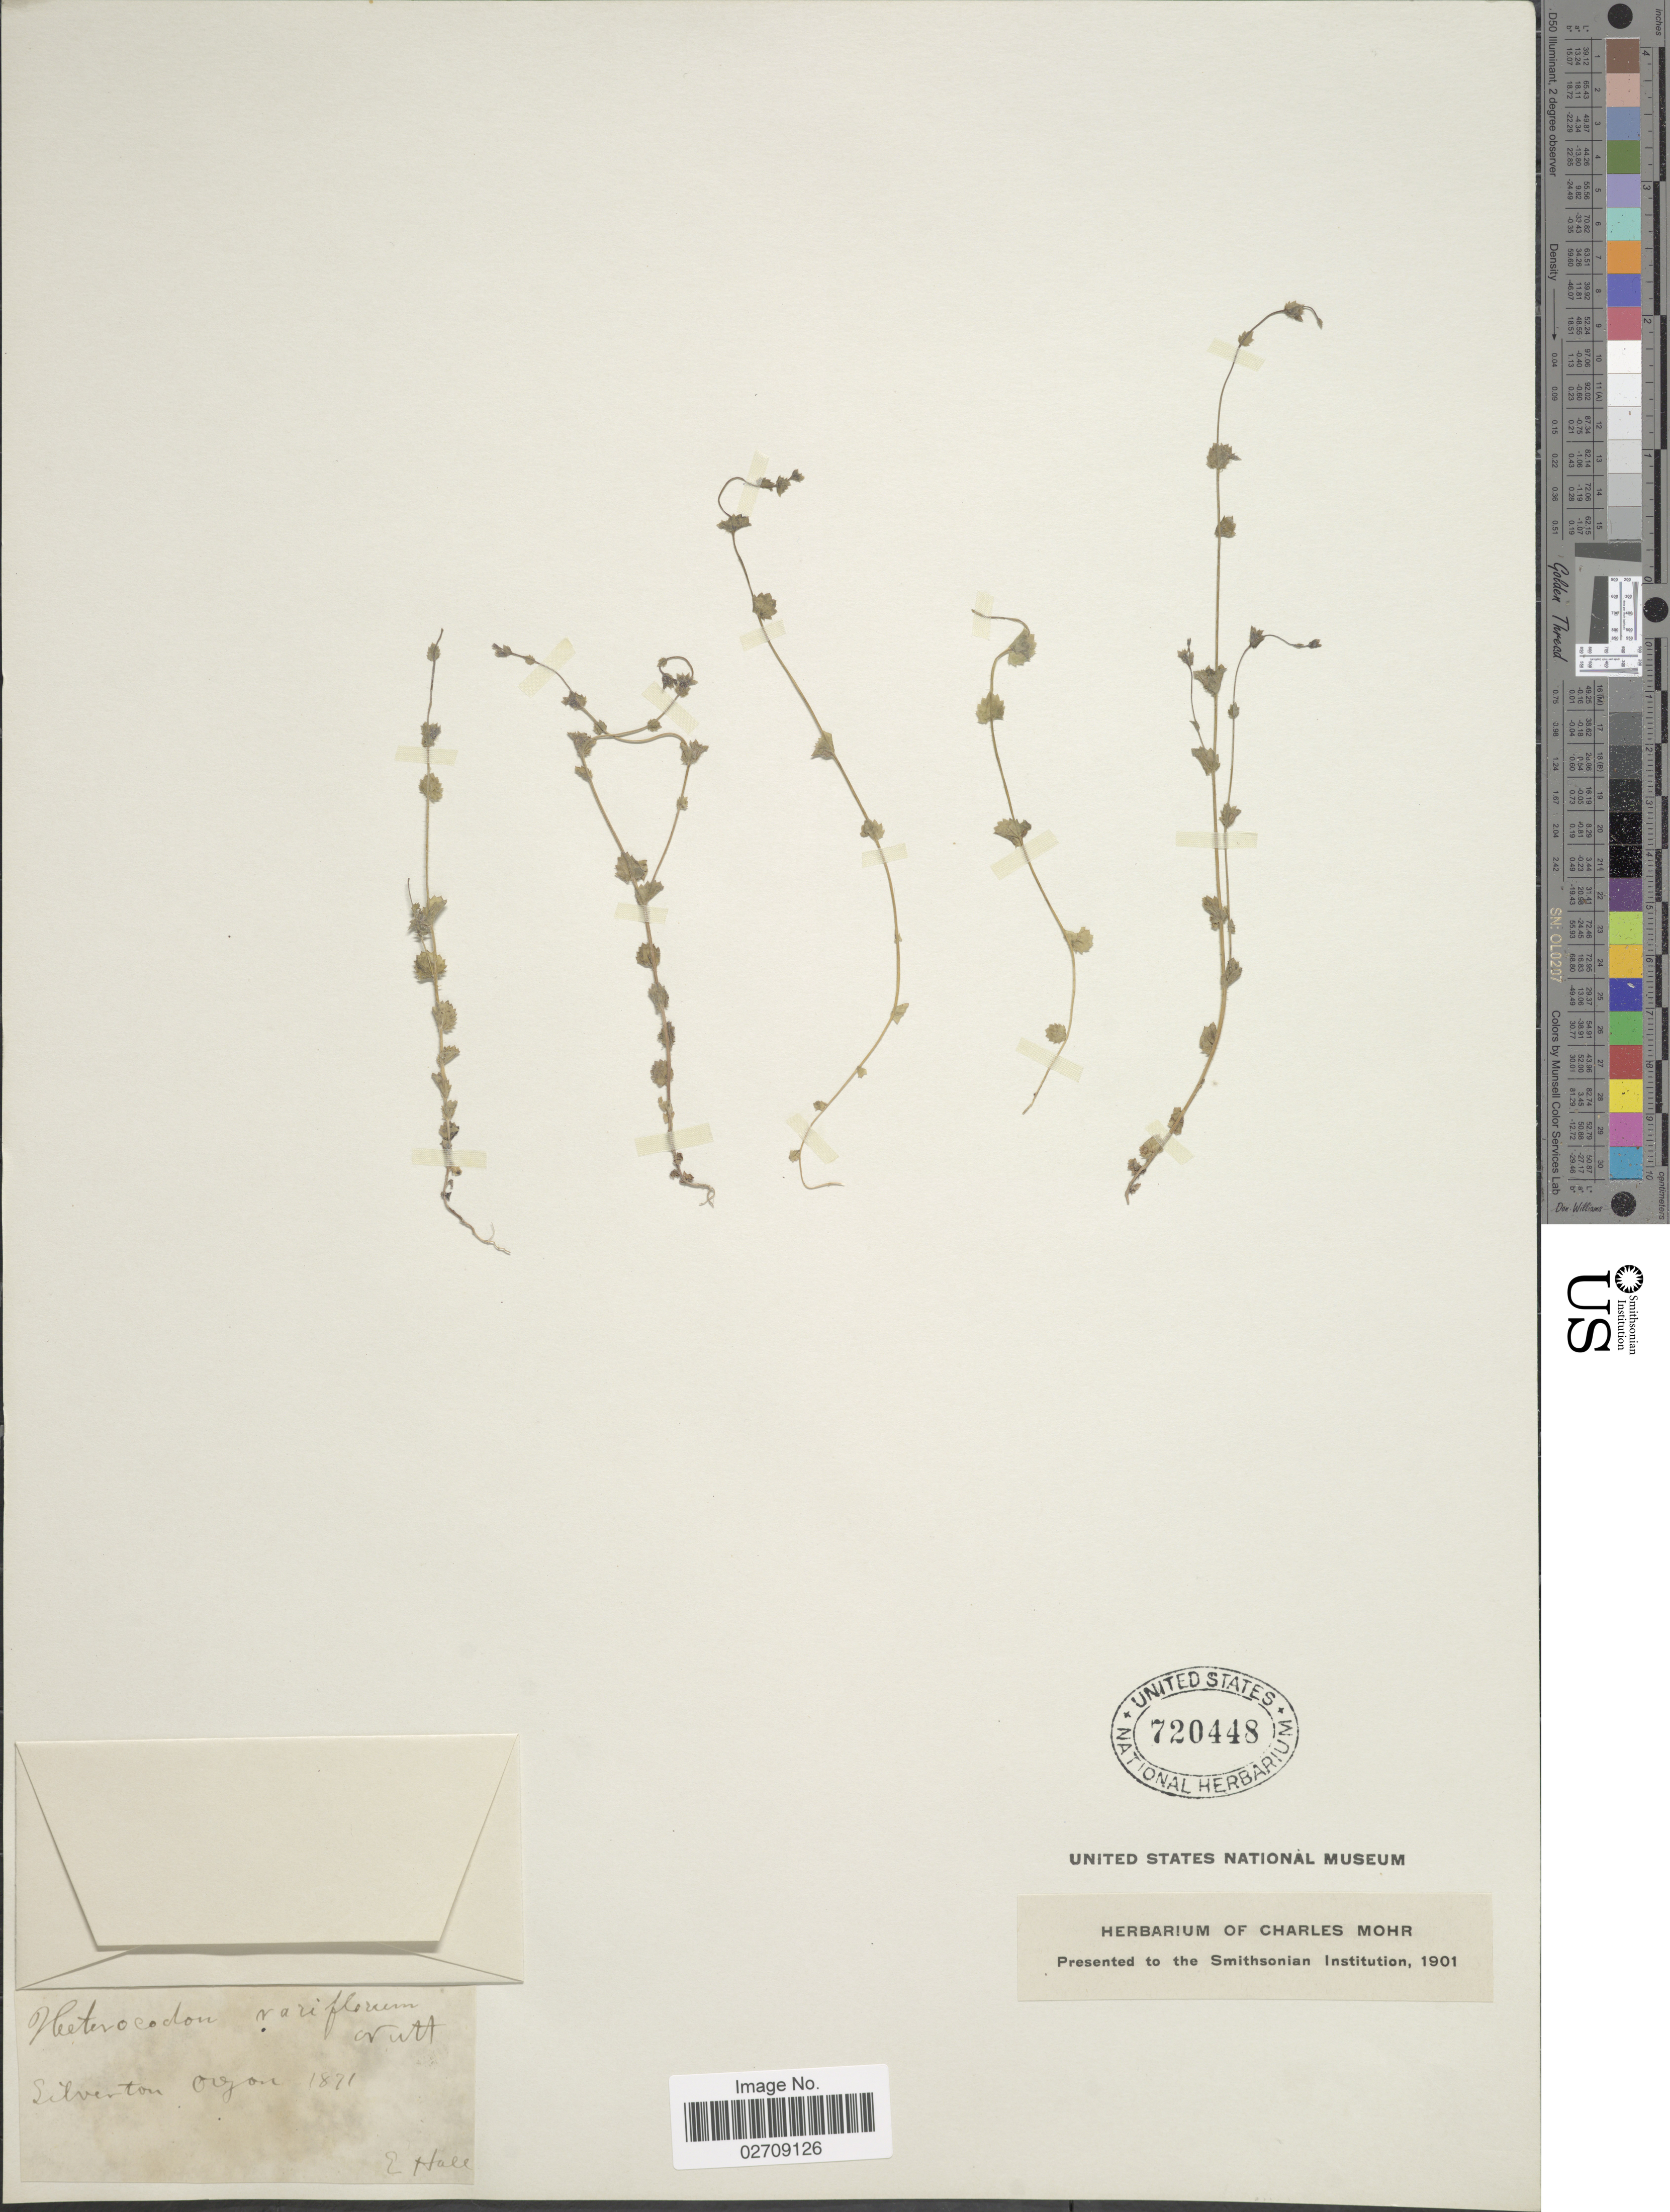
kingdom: Plantae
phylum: Tracheophyta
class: Magnoliopsida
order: Asterales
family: Campanulaceae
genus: Heterocodon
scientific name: Heterocodon rariflorum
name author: Nutt.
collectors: E. Hall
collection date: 1871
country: United States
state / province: Oregon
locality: Silverton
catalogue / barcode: US 720448